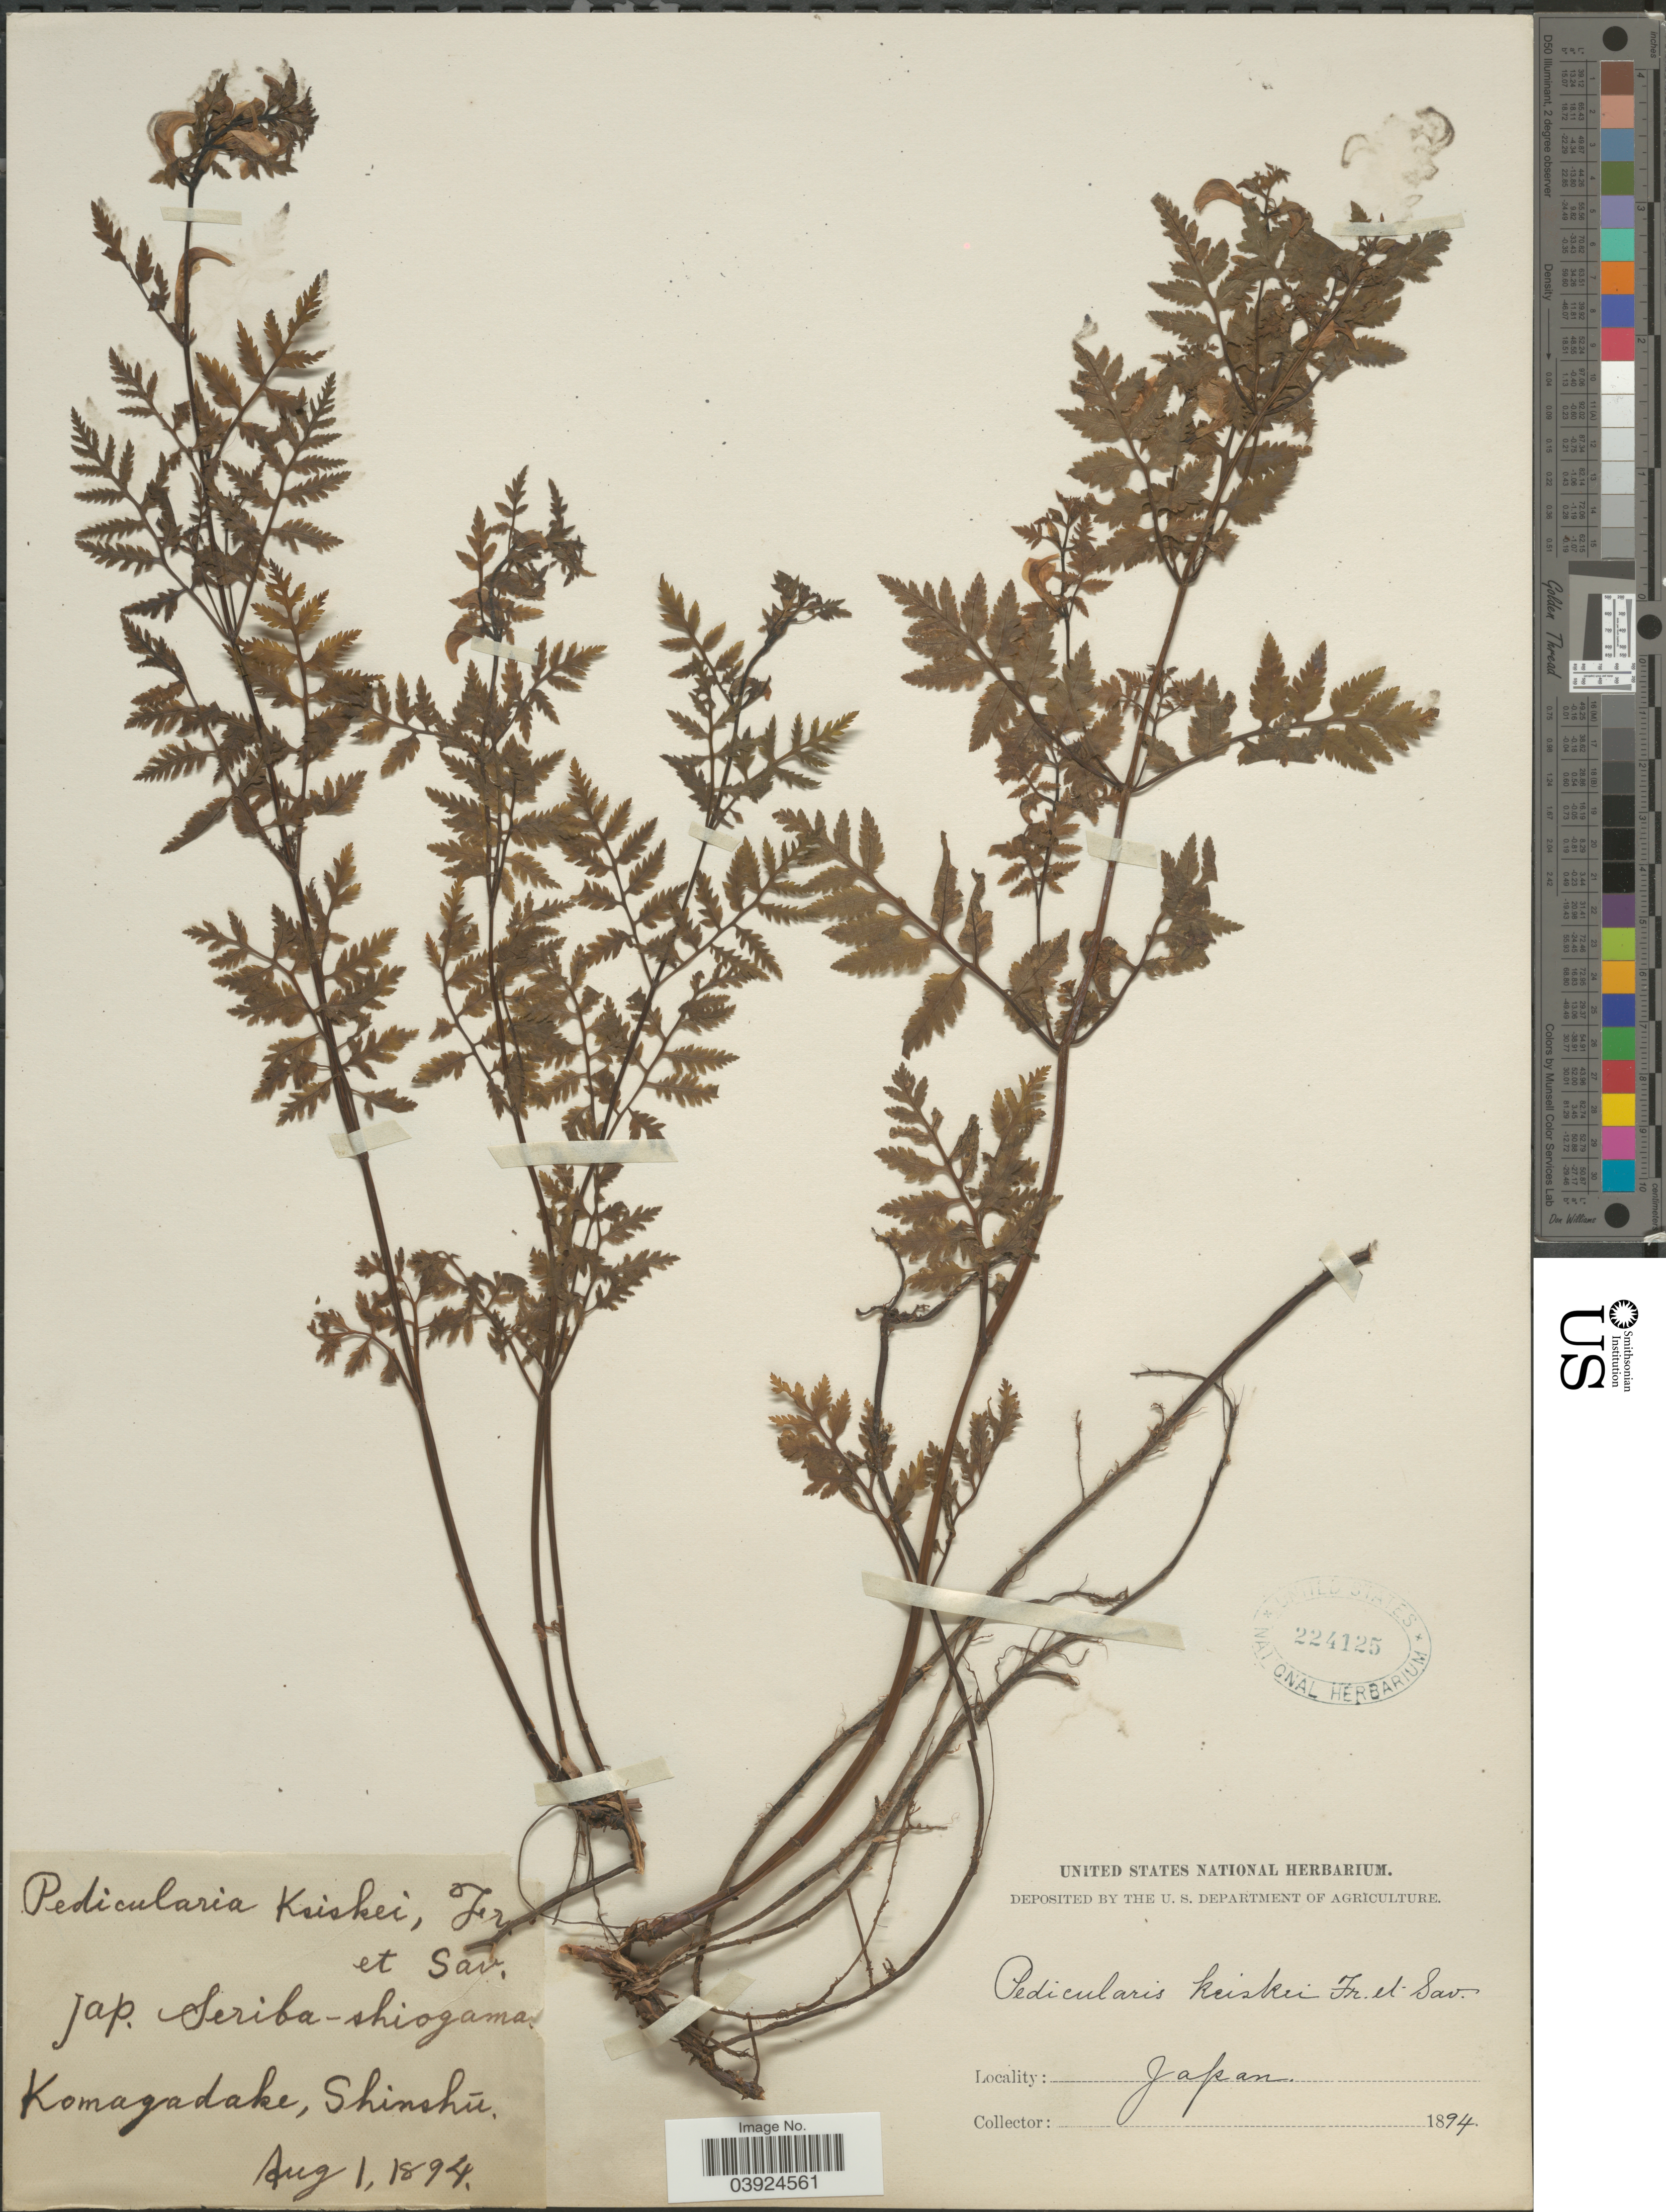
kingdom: Plantae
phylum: Tracheophyta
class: Magnoliopsida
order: Lamiales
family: Orobanchaceae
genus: Pedicularis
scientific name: Pedicularis keiskei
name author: Franch. & Sav.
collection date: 1894-08-01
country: Japan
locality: Komagadake, Shinshū.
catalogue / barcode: US 224125